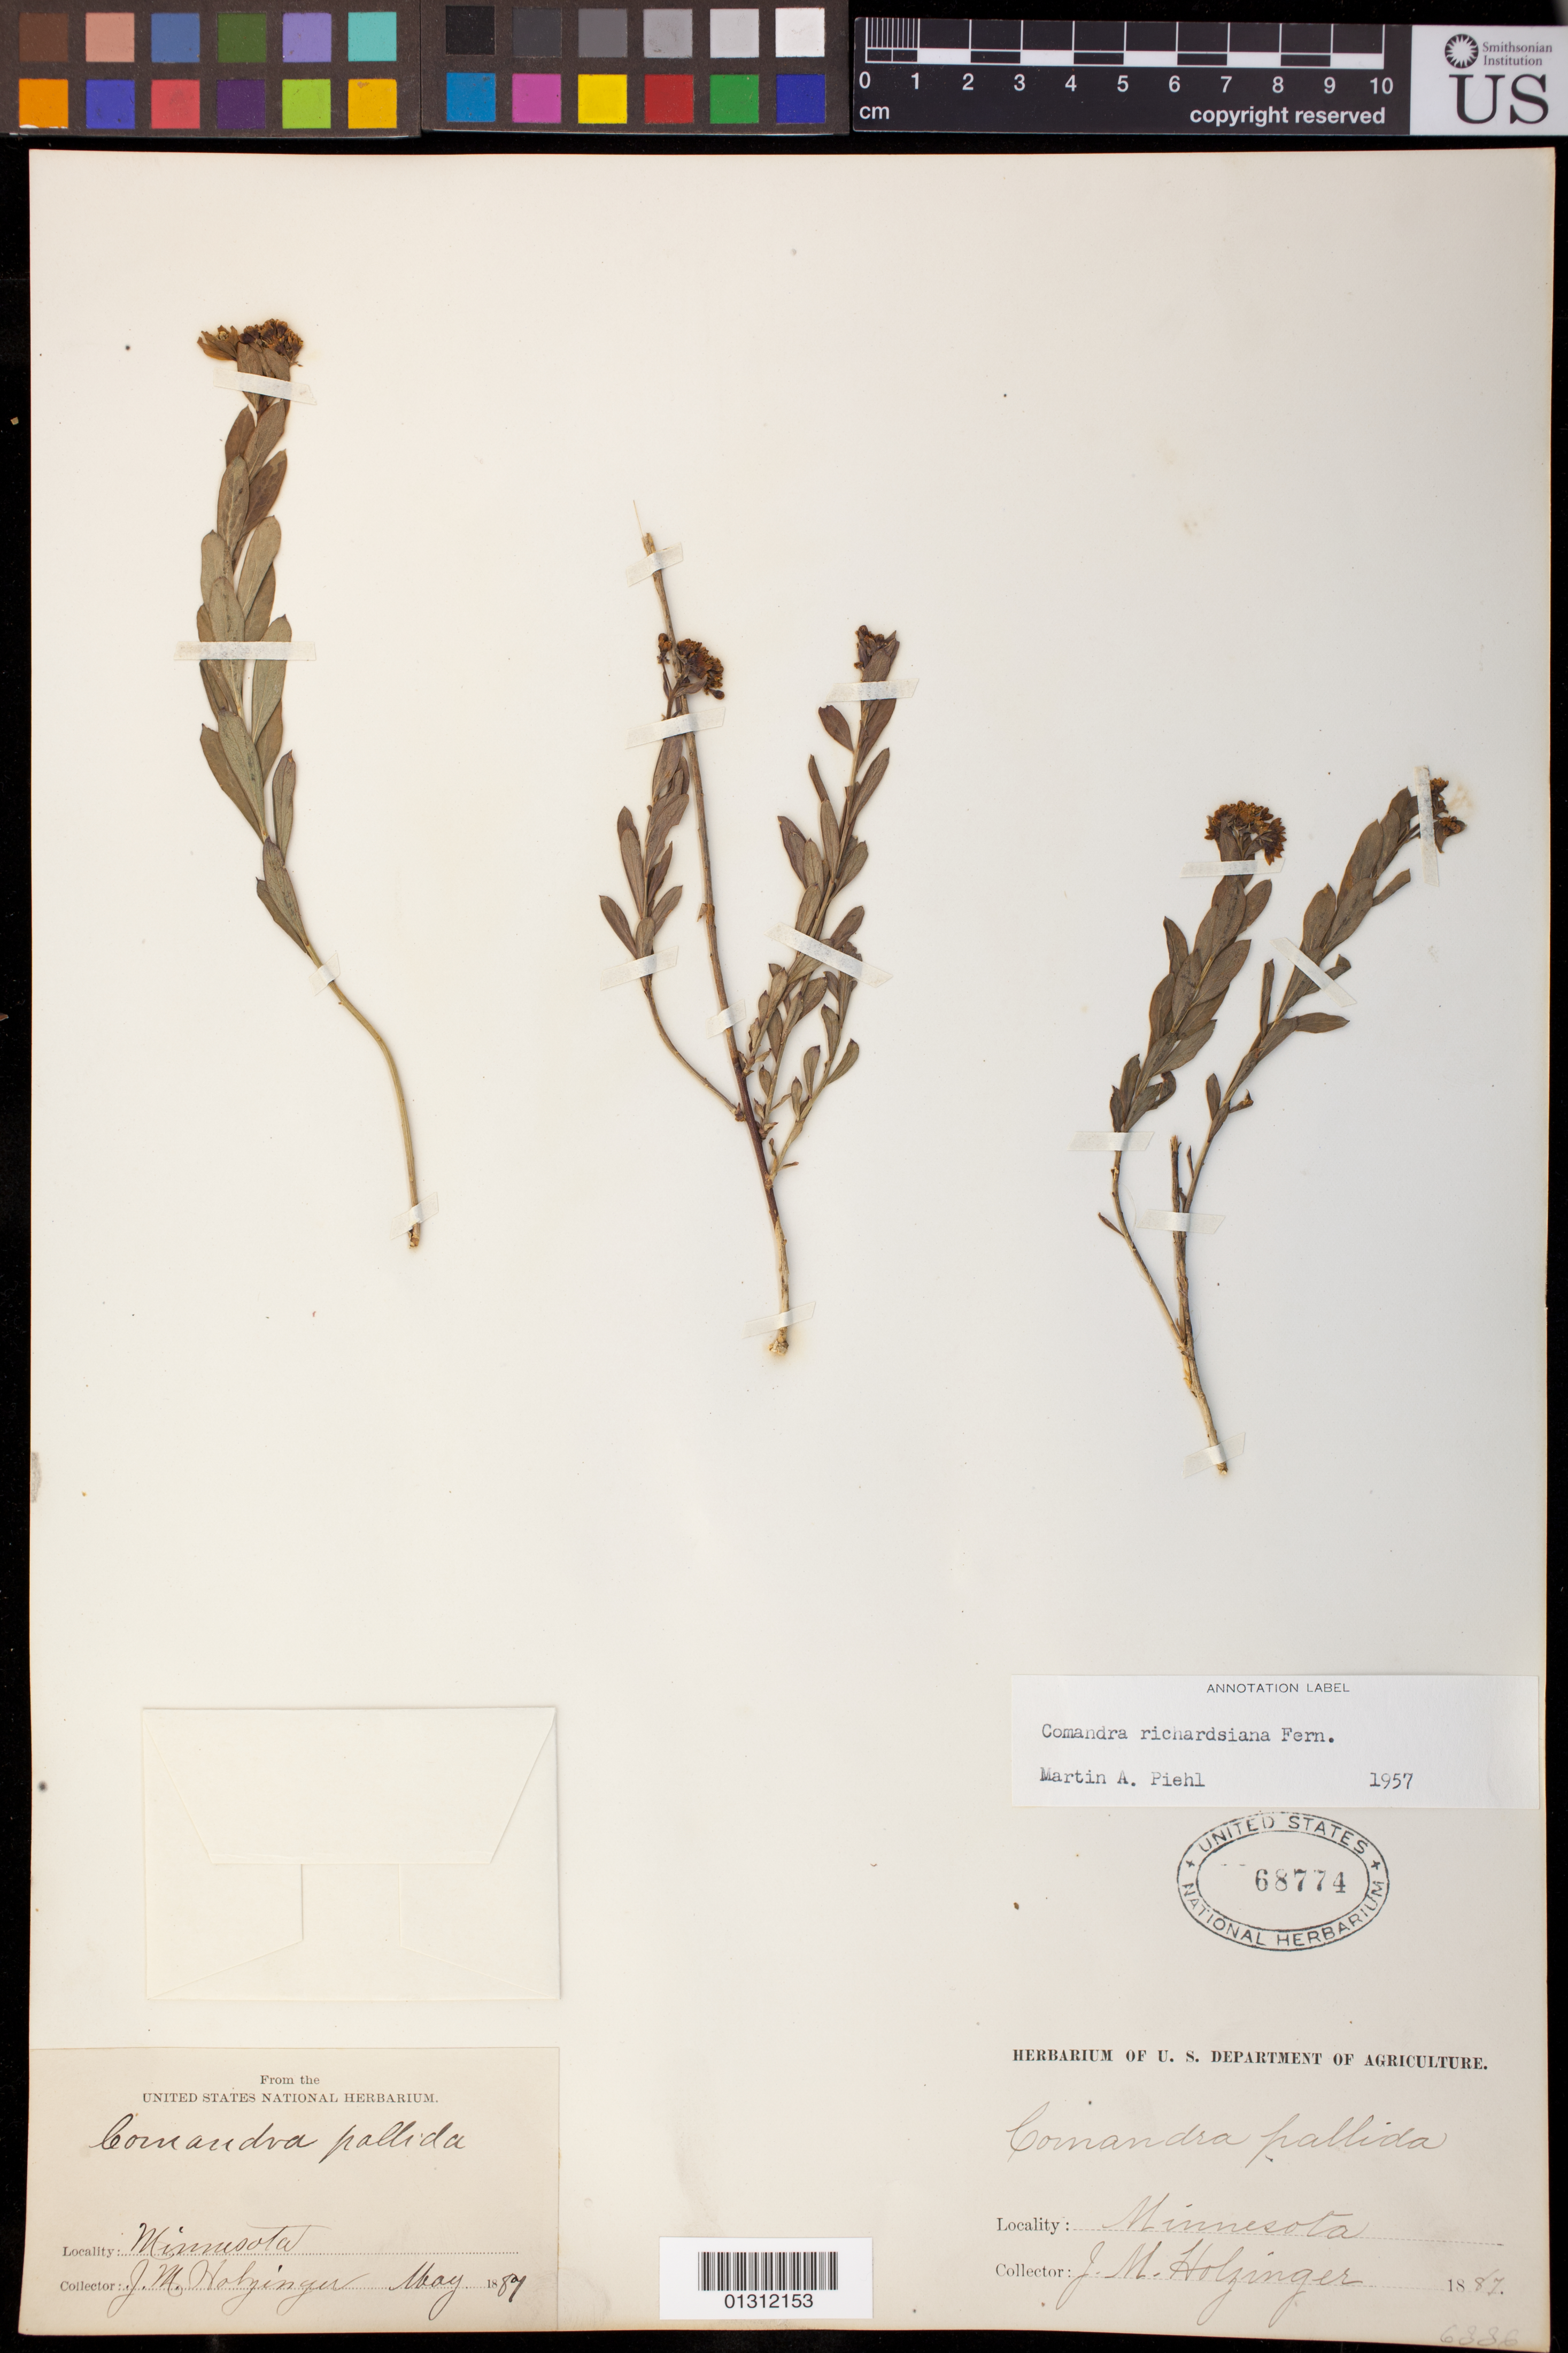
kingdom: Plantae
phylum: Tracheophyta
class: Magnoliopsida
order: Santalales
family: Comandraceae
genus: Comandra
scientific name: Comandra richardsiana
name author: Fernald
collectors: J. M. Holzinger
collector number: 6336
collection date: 1887-05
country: United States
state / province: Minnesota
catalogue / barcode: US 68774